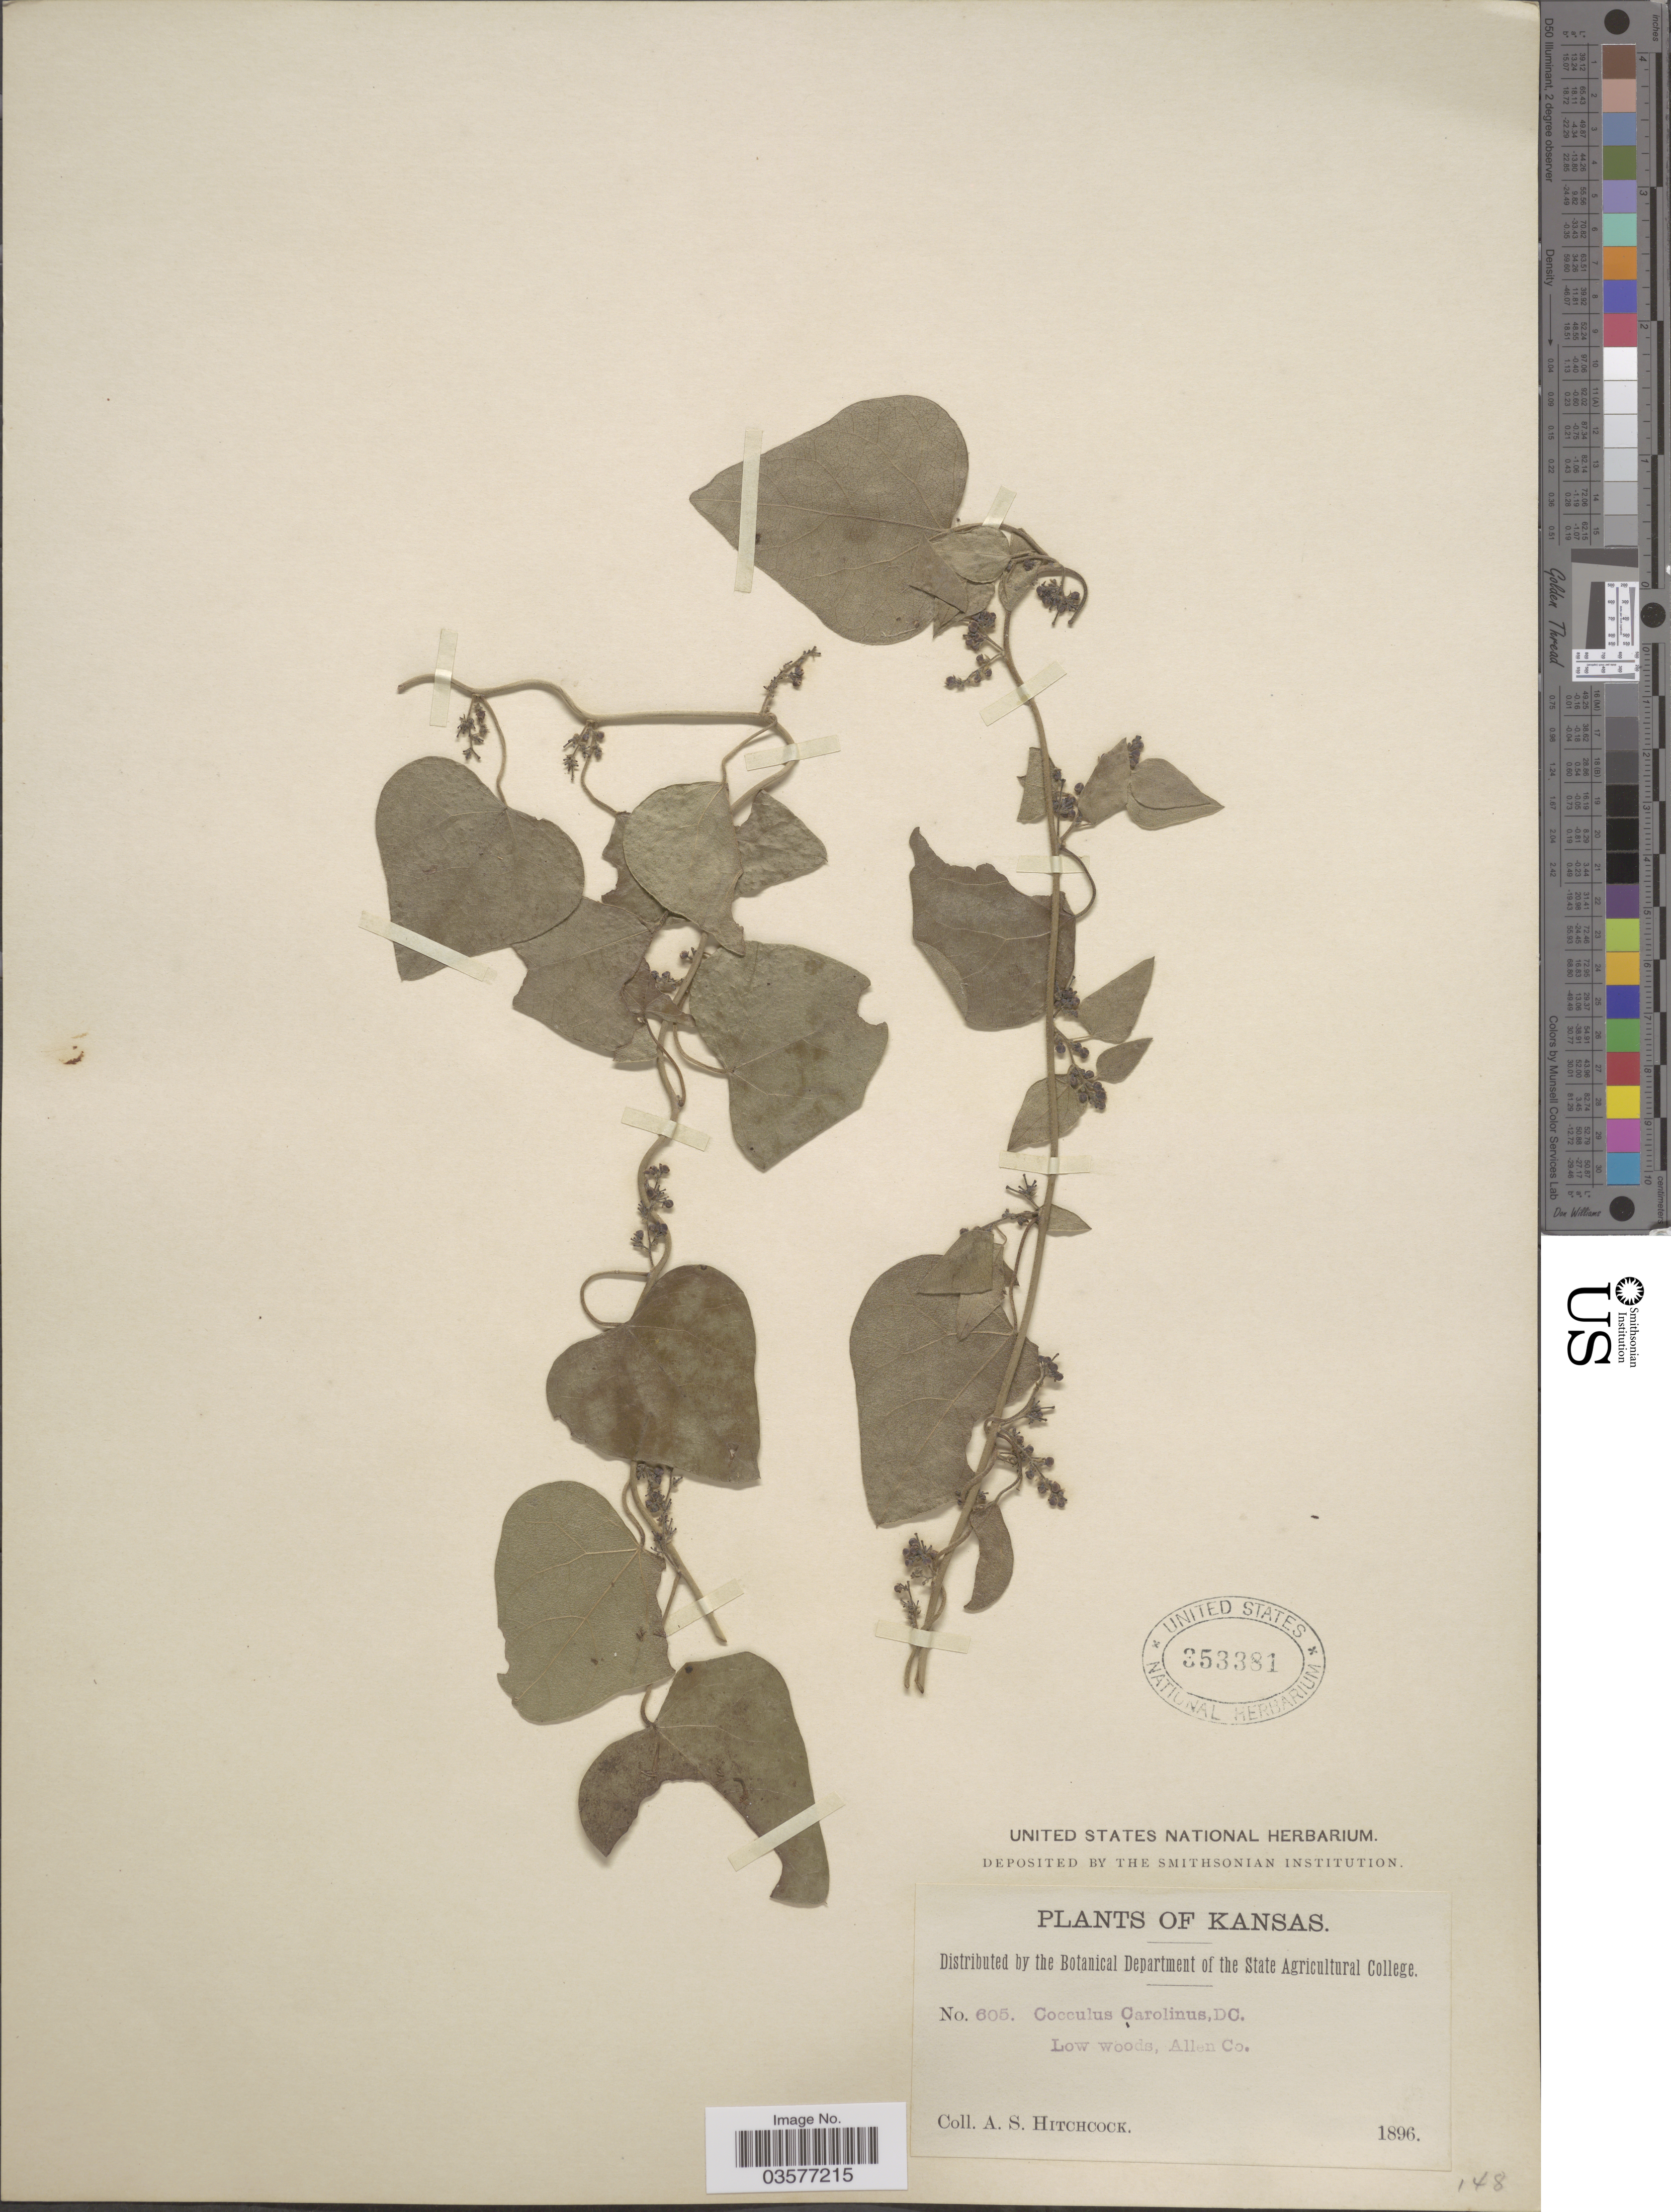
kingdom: Plantae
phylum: Tracheophyta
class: Magnoliopsida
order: Ranunculales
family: Menispermaceae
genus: Cocculus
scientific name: Cocculus carolinus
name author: (L.) DC.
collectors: A. S. Hitchcock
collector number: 605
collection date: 1896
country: United States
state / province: Kansas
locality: Low woods, Allen Co.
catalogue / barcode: US 353381